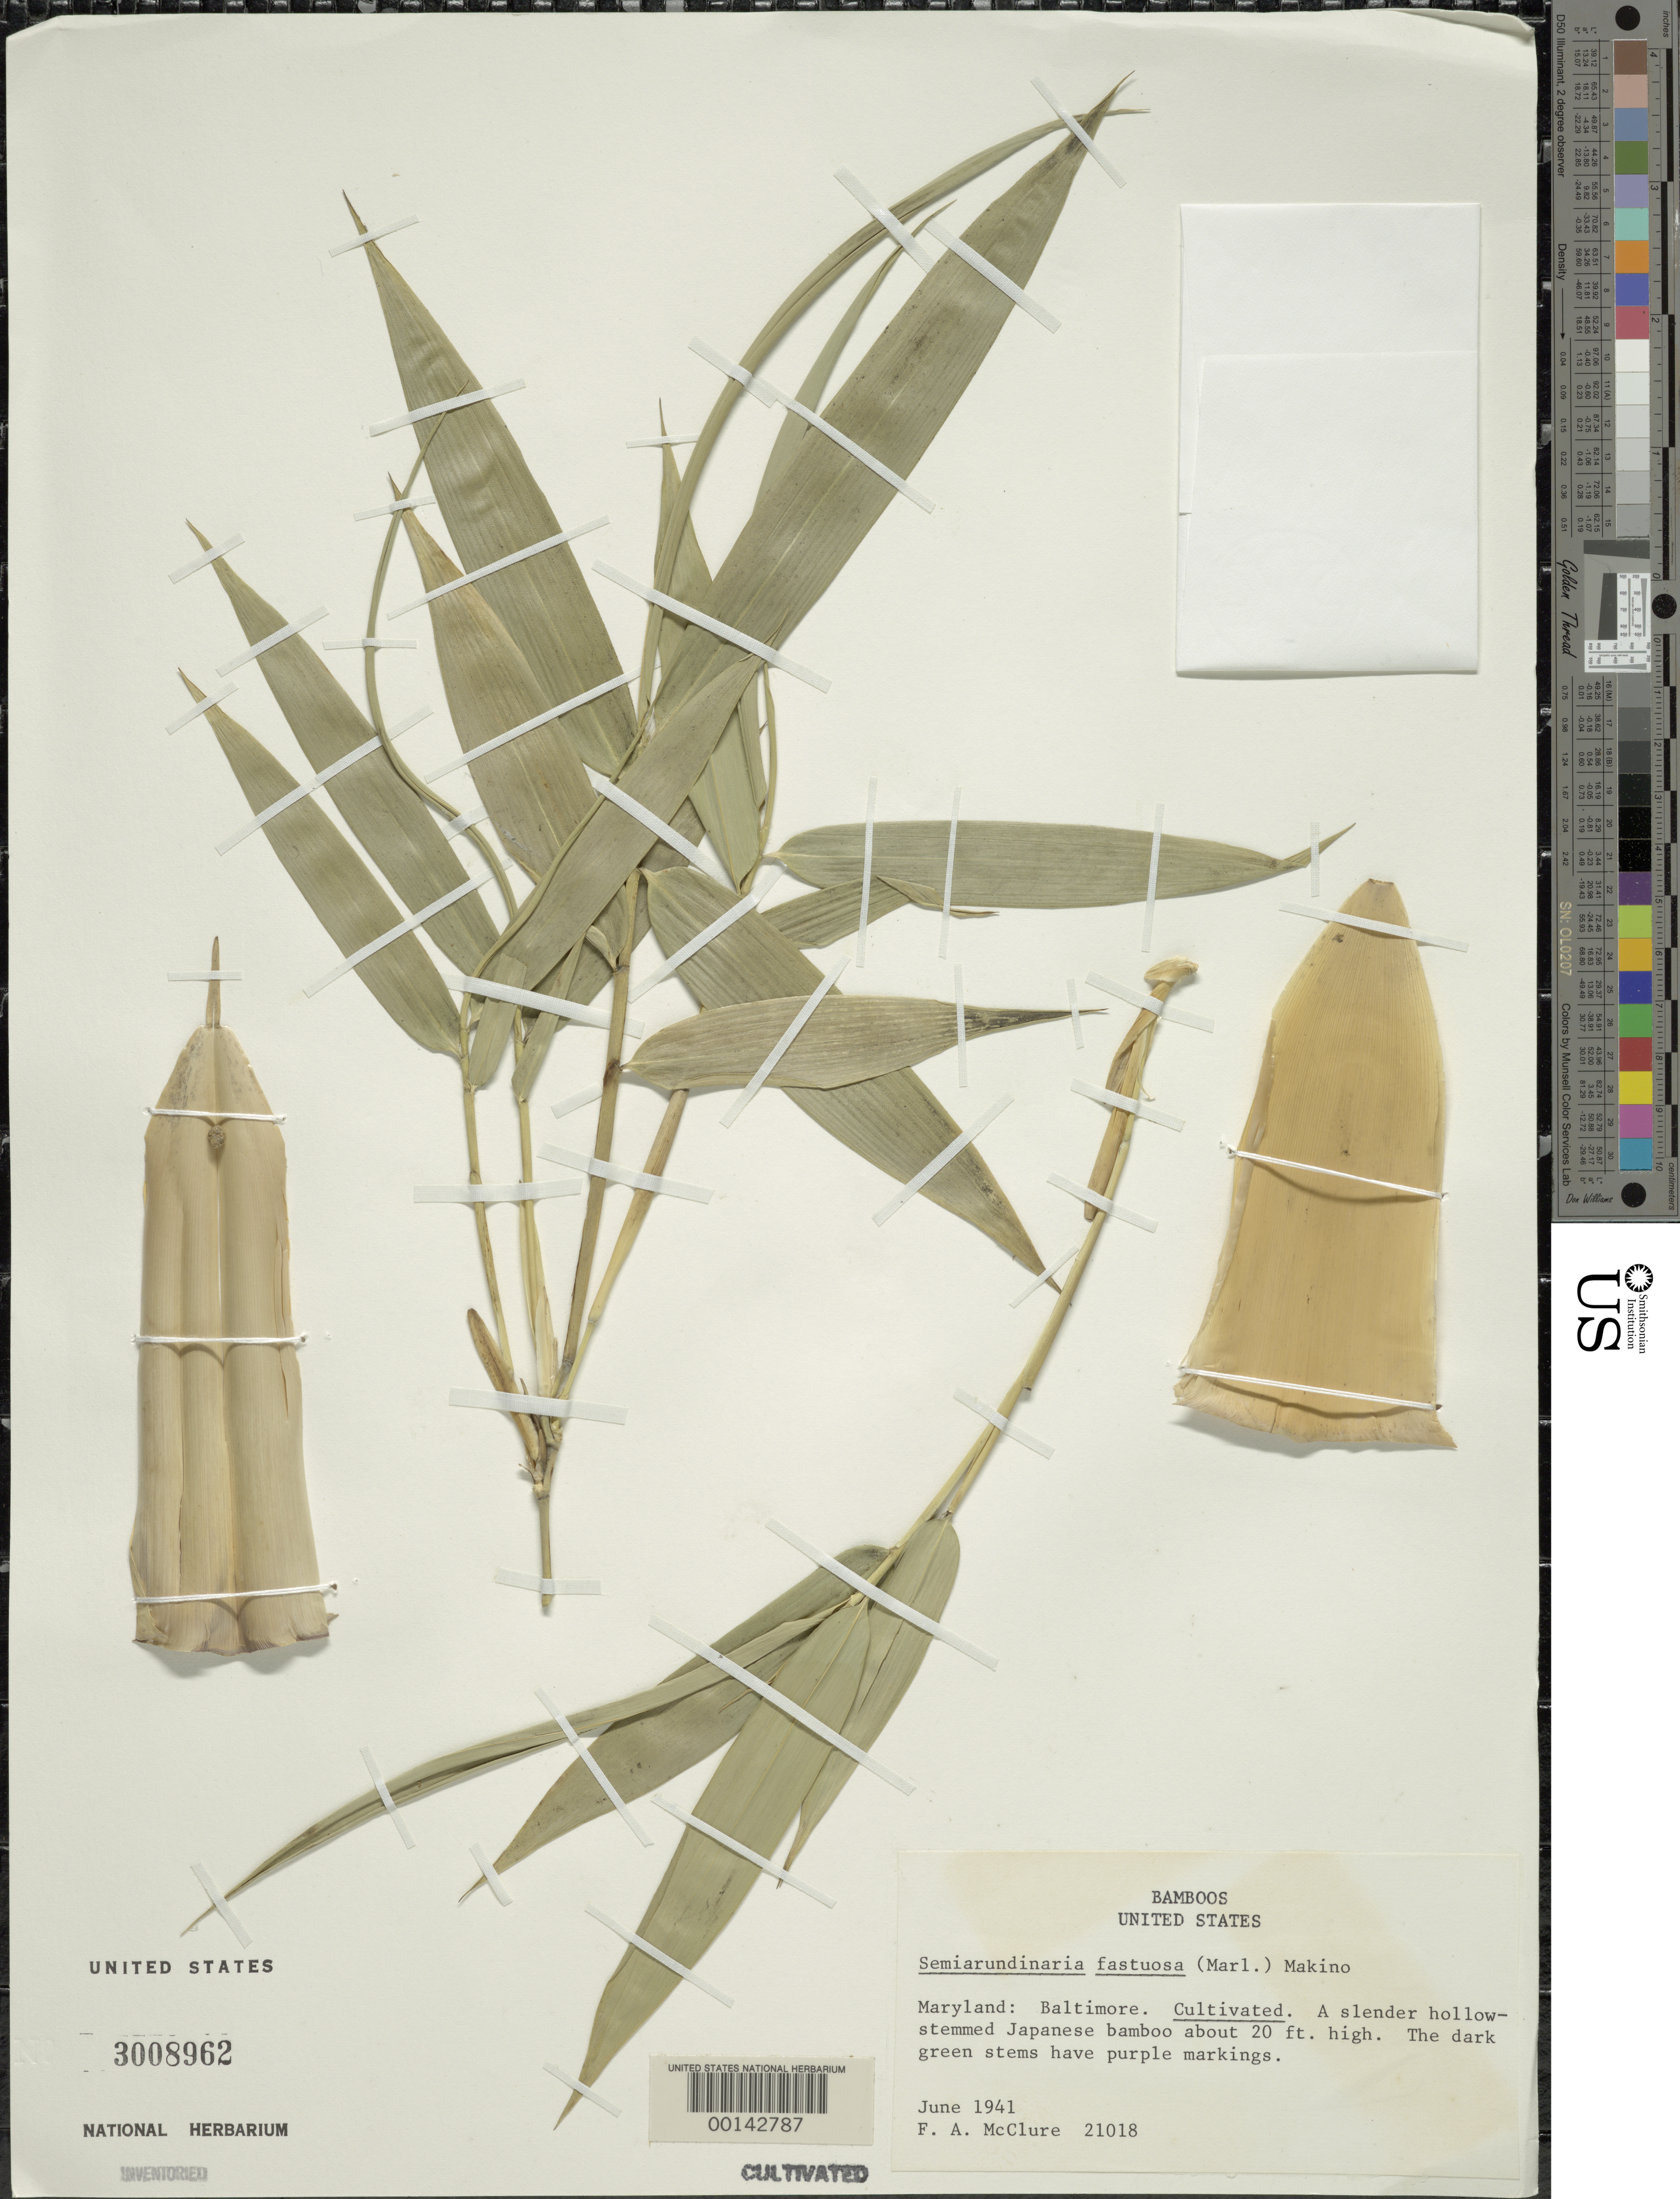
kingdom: Plantae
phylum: Tracheophyta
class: Liliopsida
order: Poales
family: Poaceae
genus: Semiarundinaria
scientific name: Semiarundinaria fastuosa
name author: Makino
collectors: F. A. McClure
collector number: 21018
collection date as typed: Jun 1941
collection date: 1941-06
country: United States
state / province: Maryland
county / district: City of Baltimore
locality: Baltimore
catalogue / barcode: US 3008962